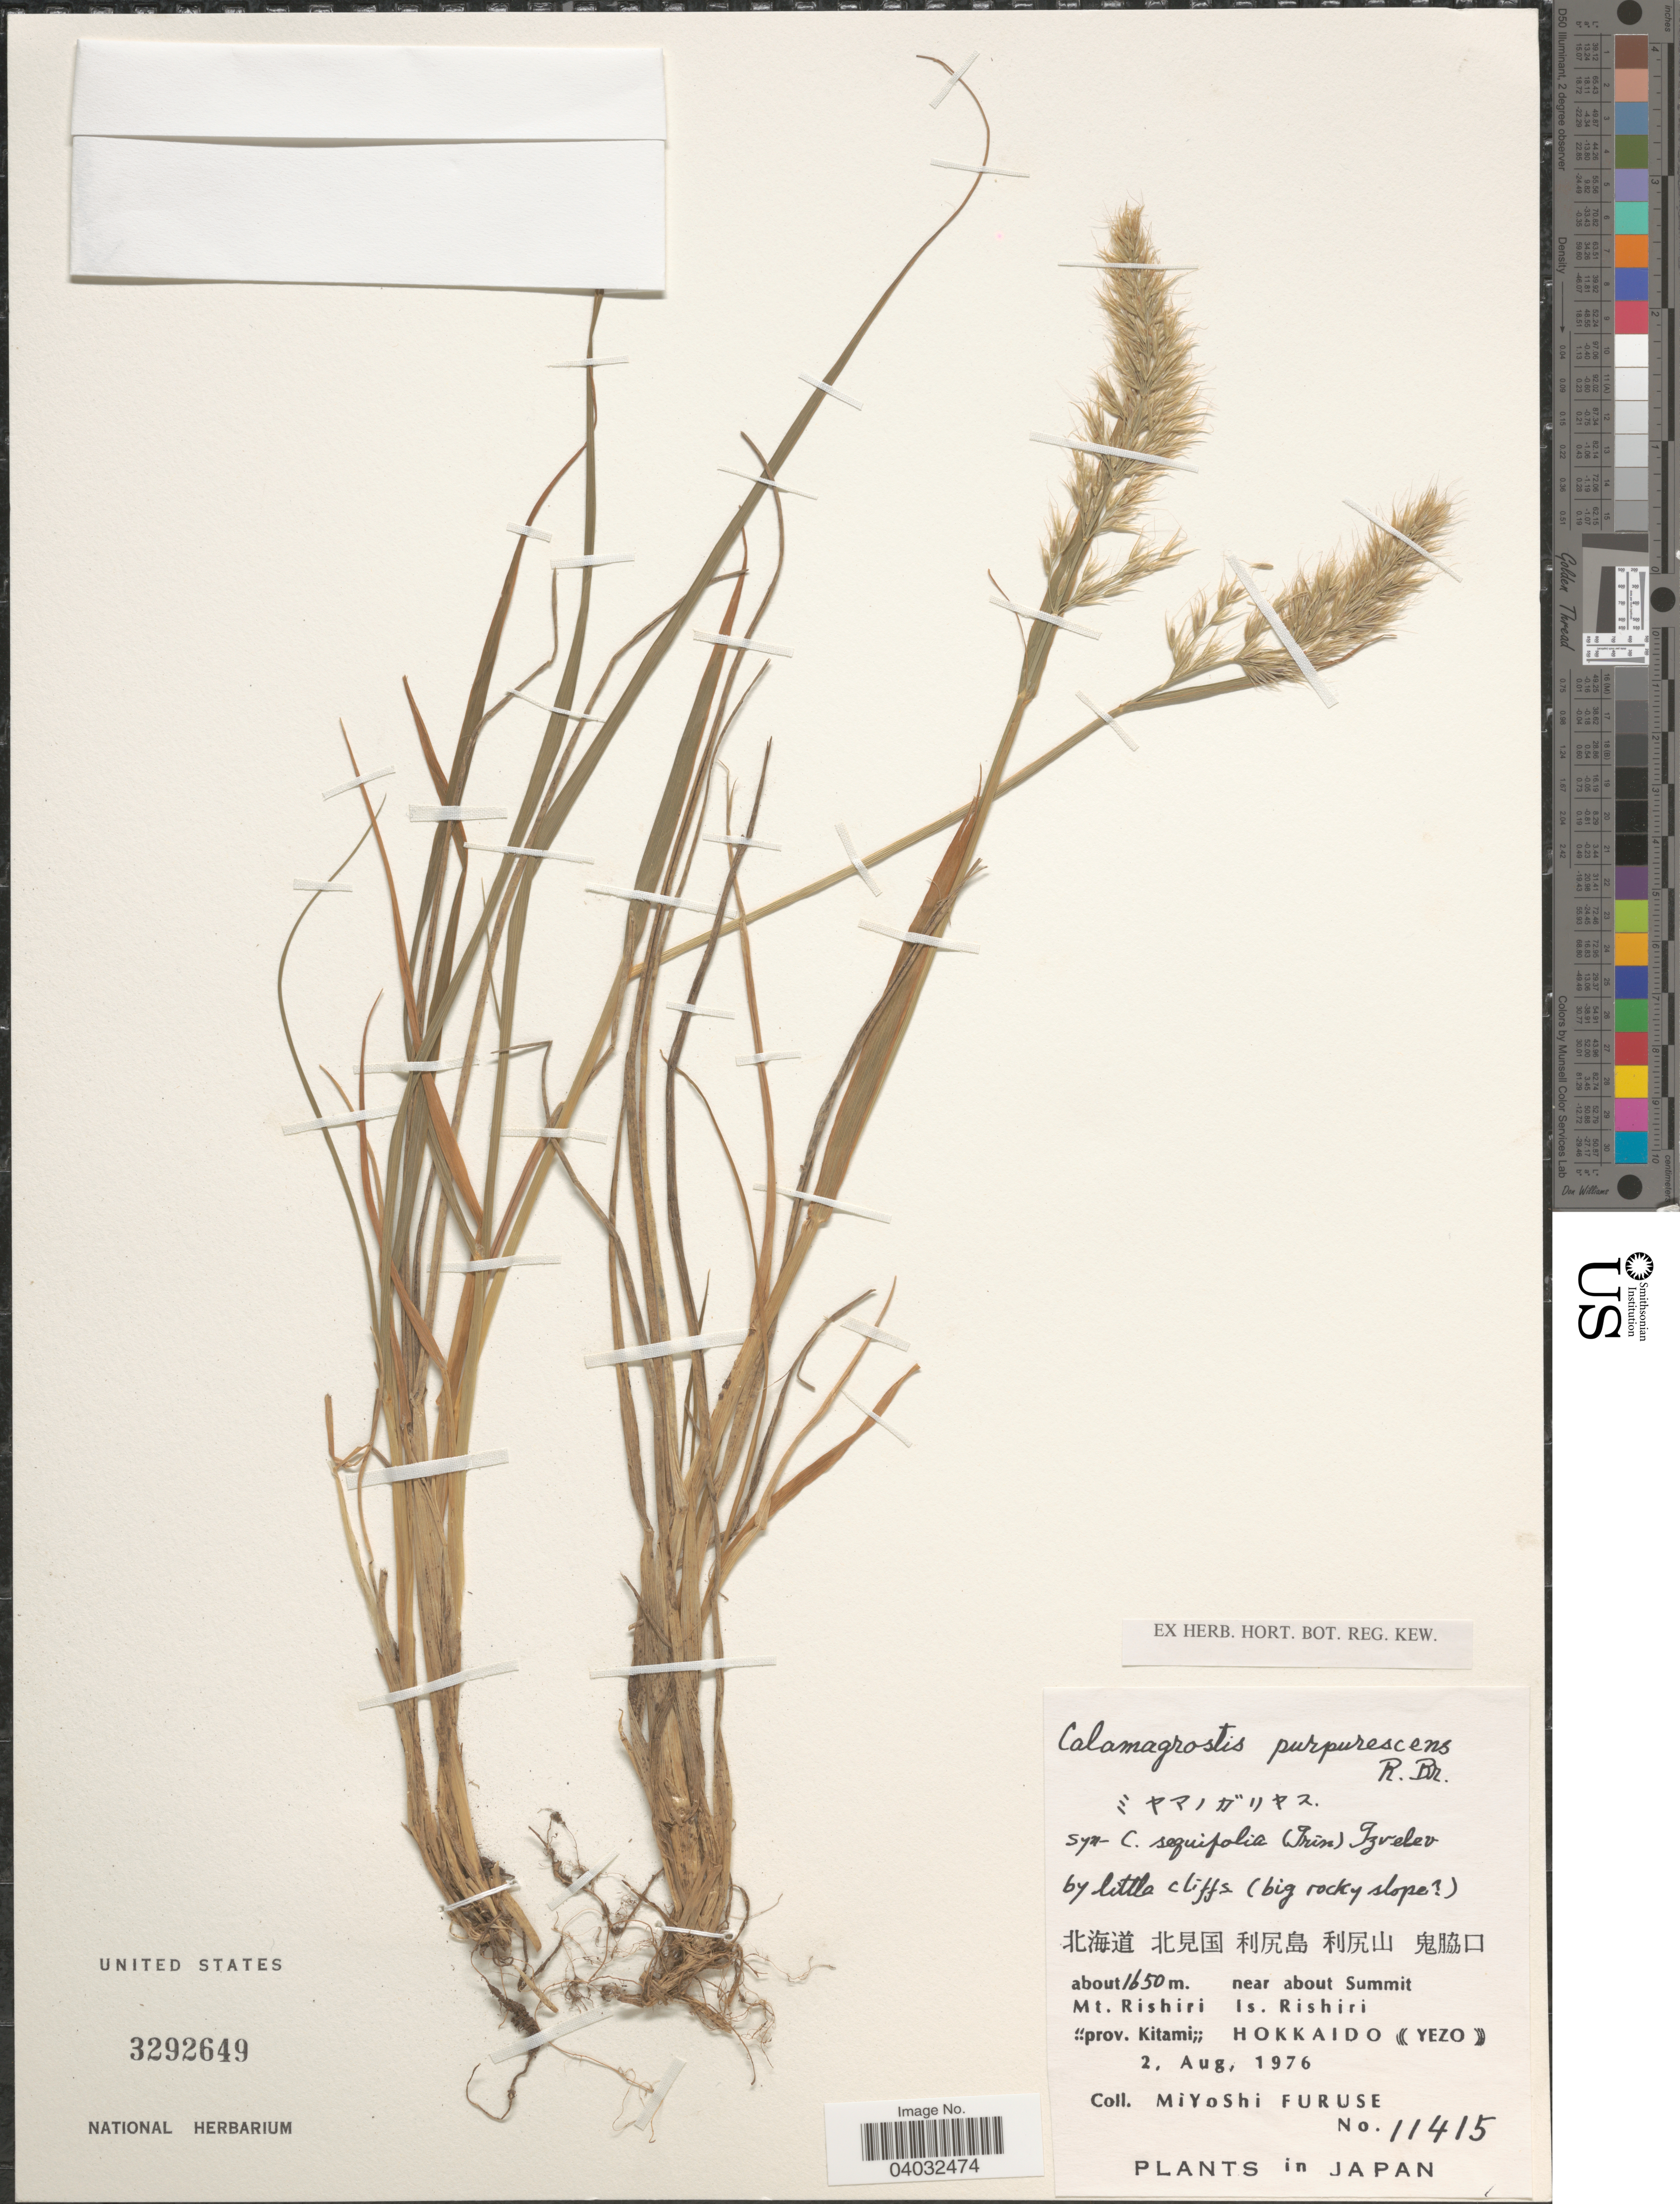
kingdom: Plantae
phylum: Tracheophyta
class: Liliopsida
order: Poales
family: Poaceae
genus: Calamagrostis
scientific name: Calamagrostis purpurascens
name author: R. Br.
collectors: M. Furuse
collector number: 11415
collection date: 1976-08-02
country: Japan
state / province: Hokkaidō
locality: Near about Summit. Mt. Rishiri Is. Rishiri. Prov. Kitami; «Yezo».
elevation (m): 1650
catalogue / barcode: US 3292649